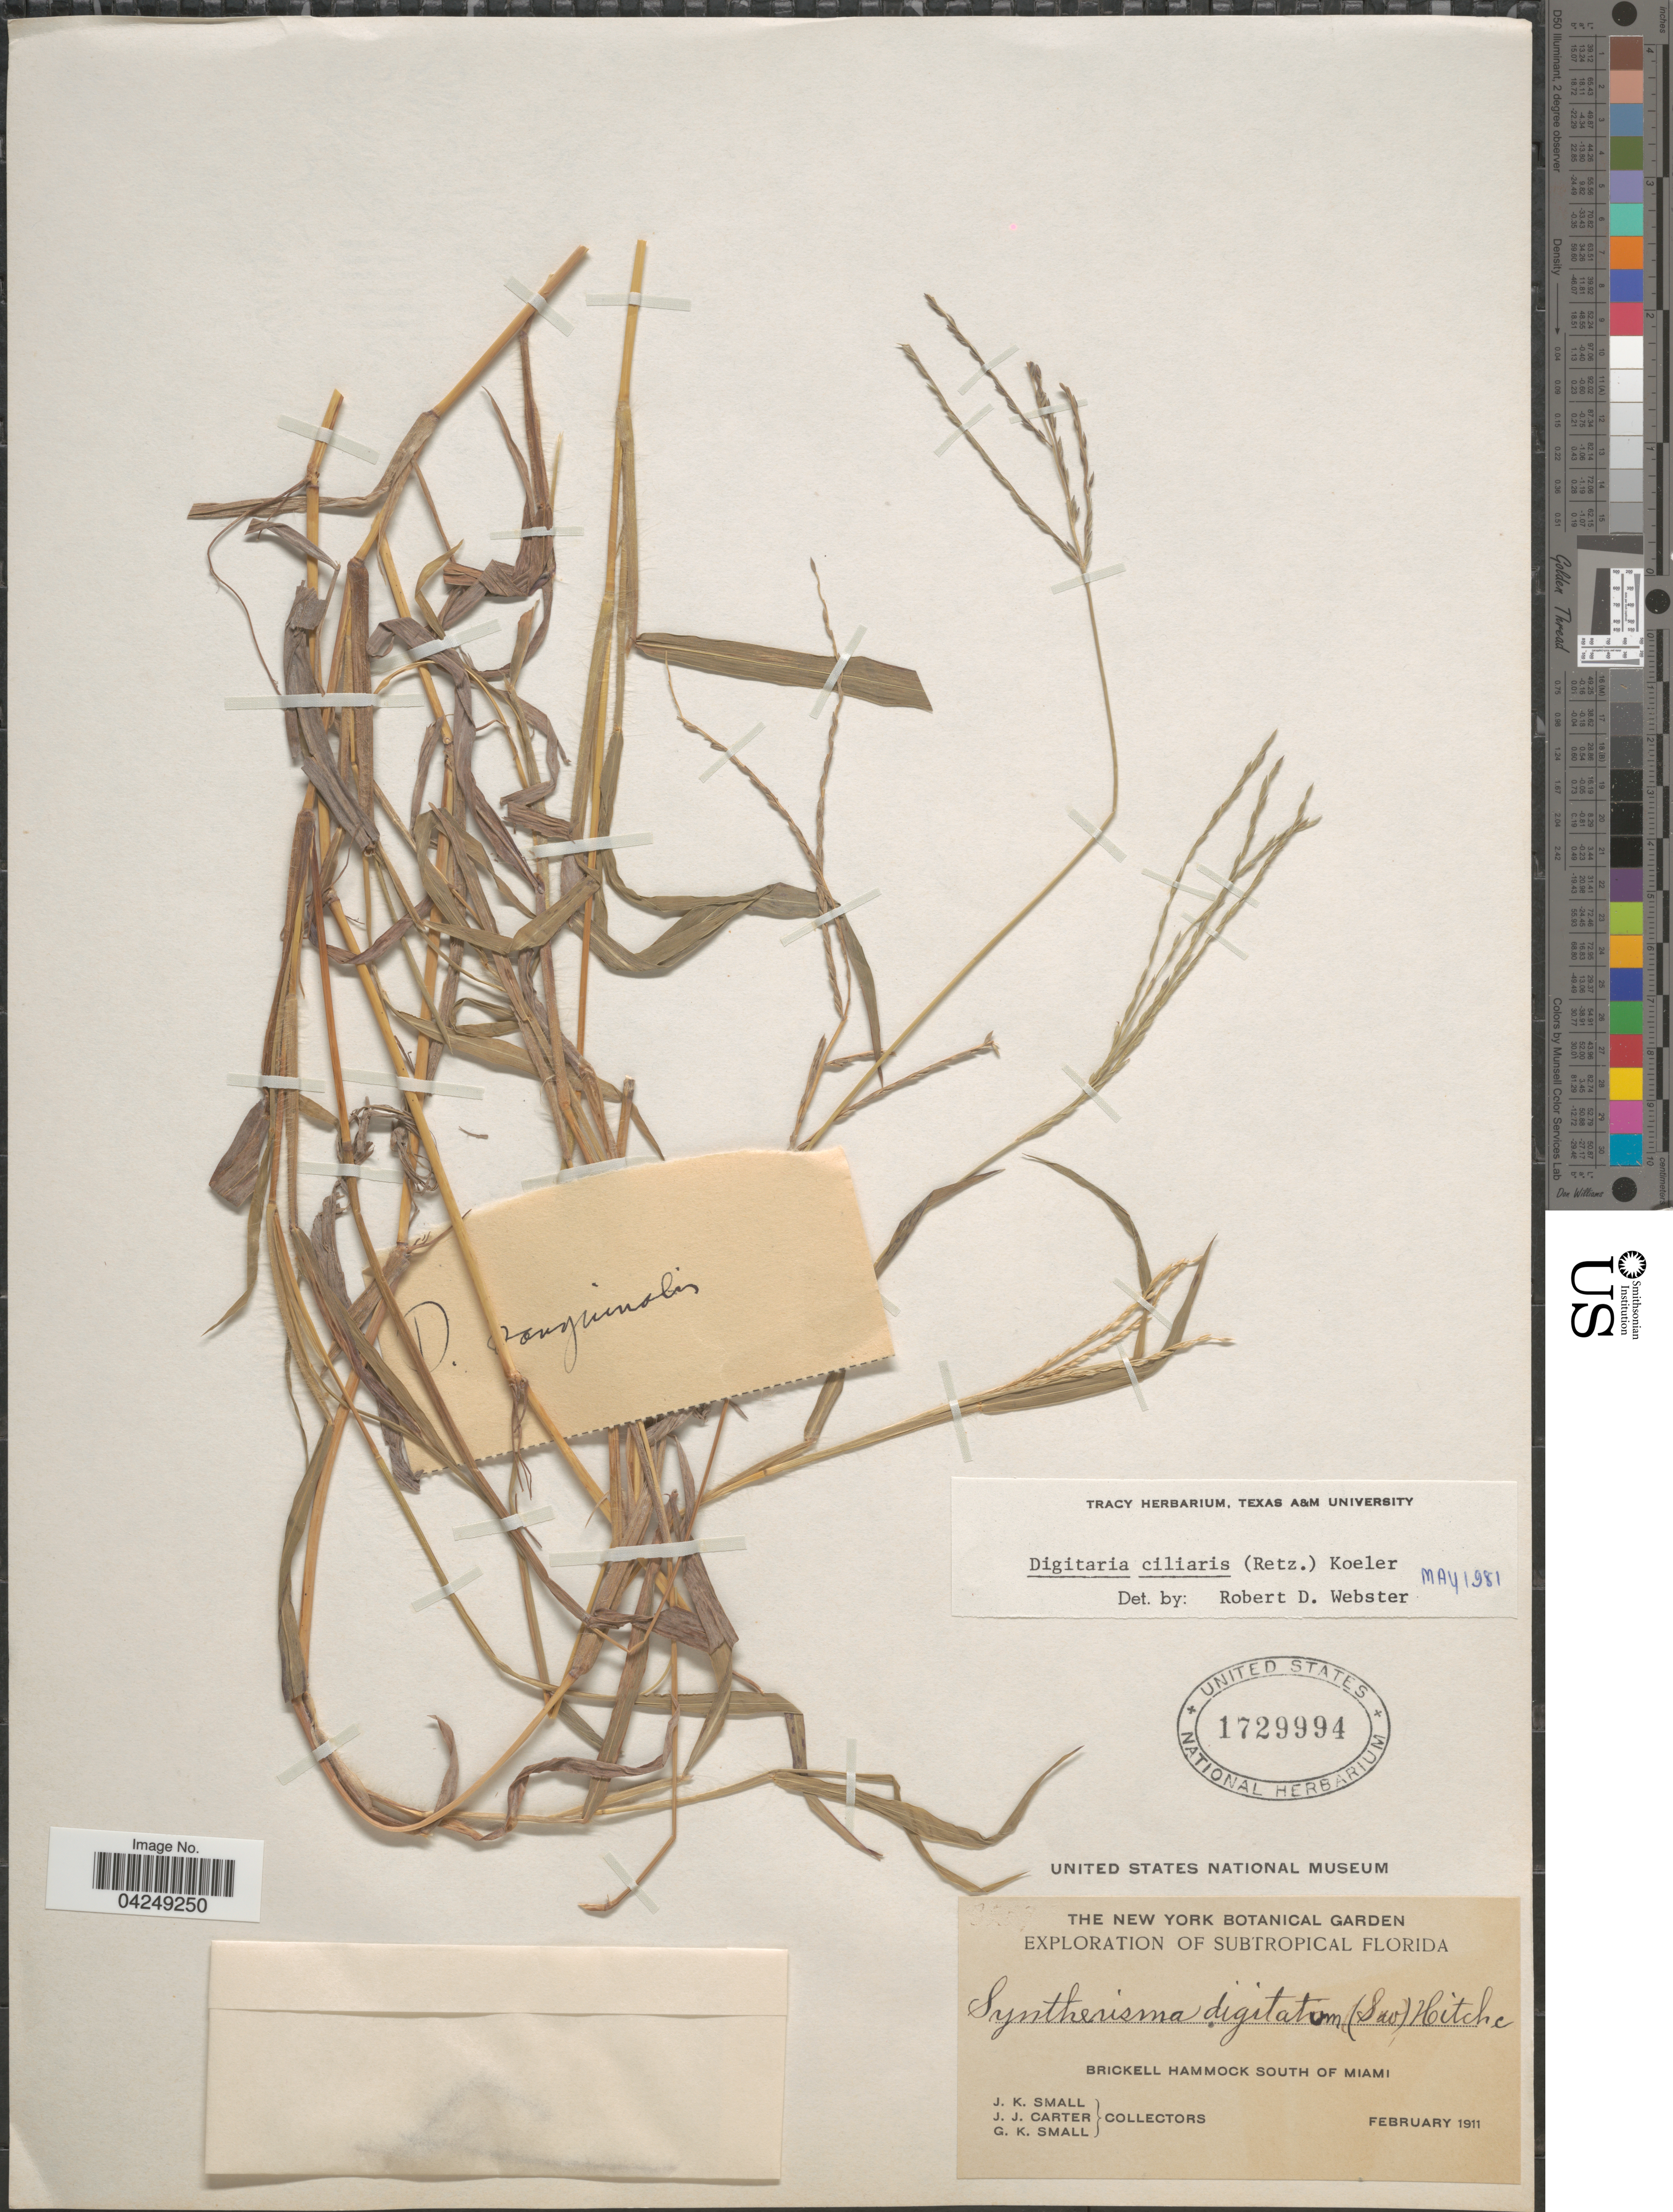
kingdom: Plantae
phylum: Tracheophyta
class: Liliopsida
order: Poales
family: Poaceae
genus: Digitaria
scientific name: Digitaria ciliaris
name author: (Retz.) Koeler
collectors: J. K. Small, J. Carter & G. K. Small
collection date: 1911-02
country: United States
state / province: Florida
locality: Exploration of Subtropical Florida. Brickell Hammock South of Miami.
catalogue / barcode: US 1729994